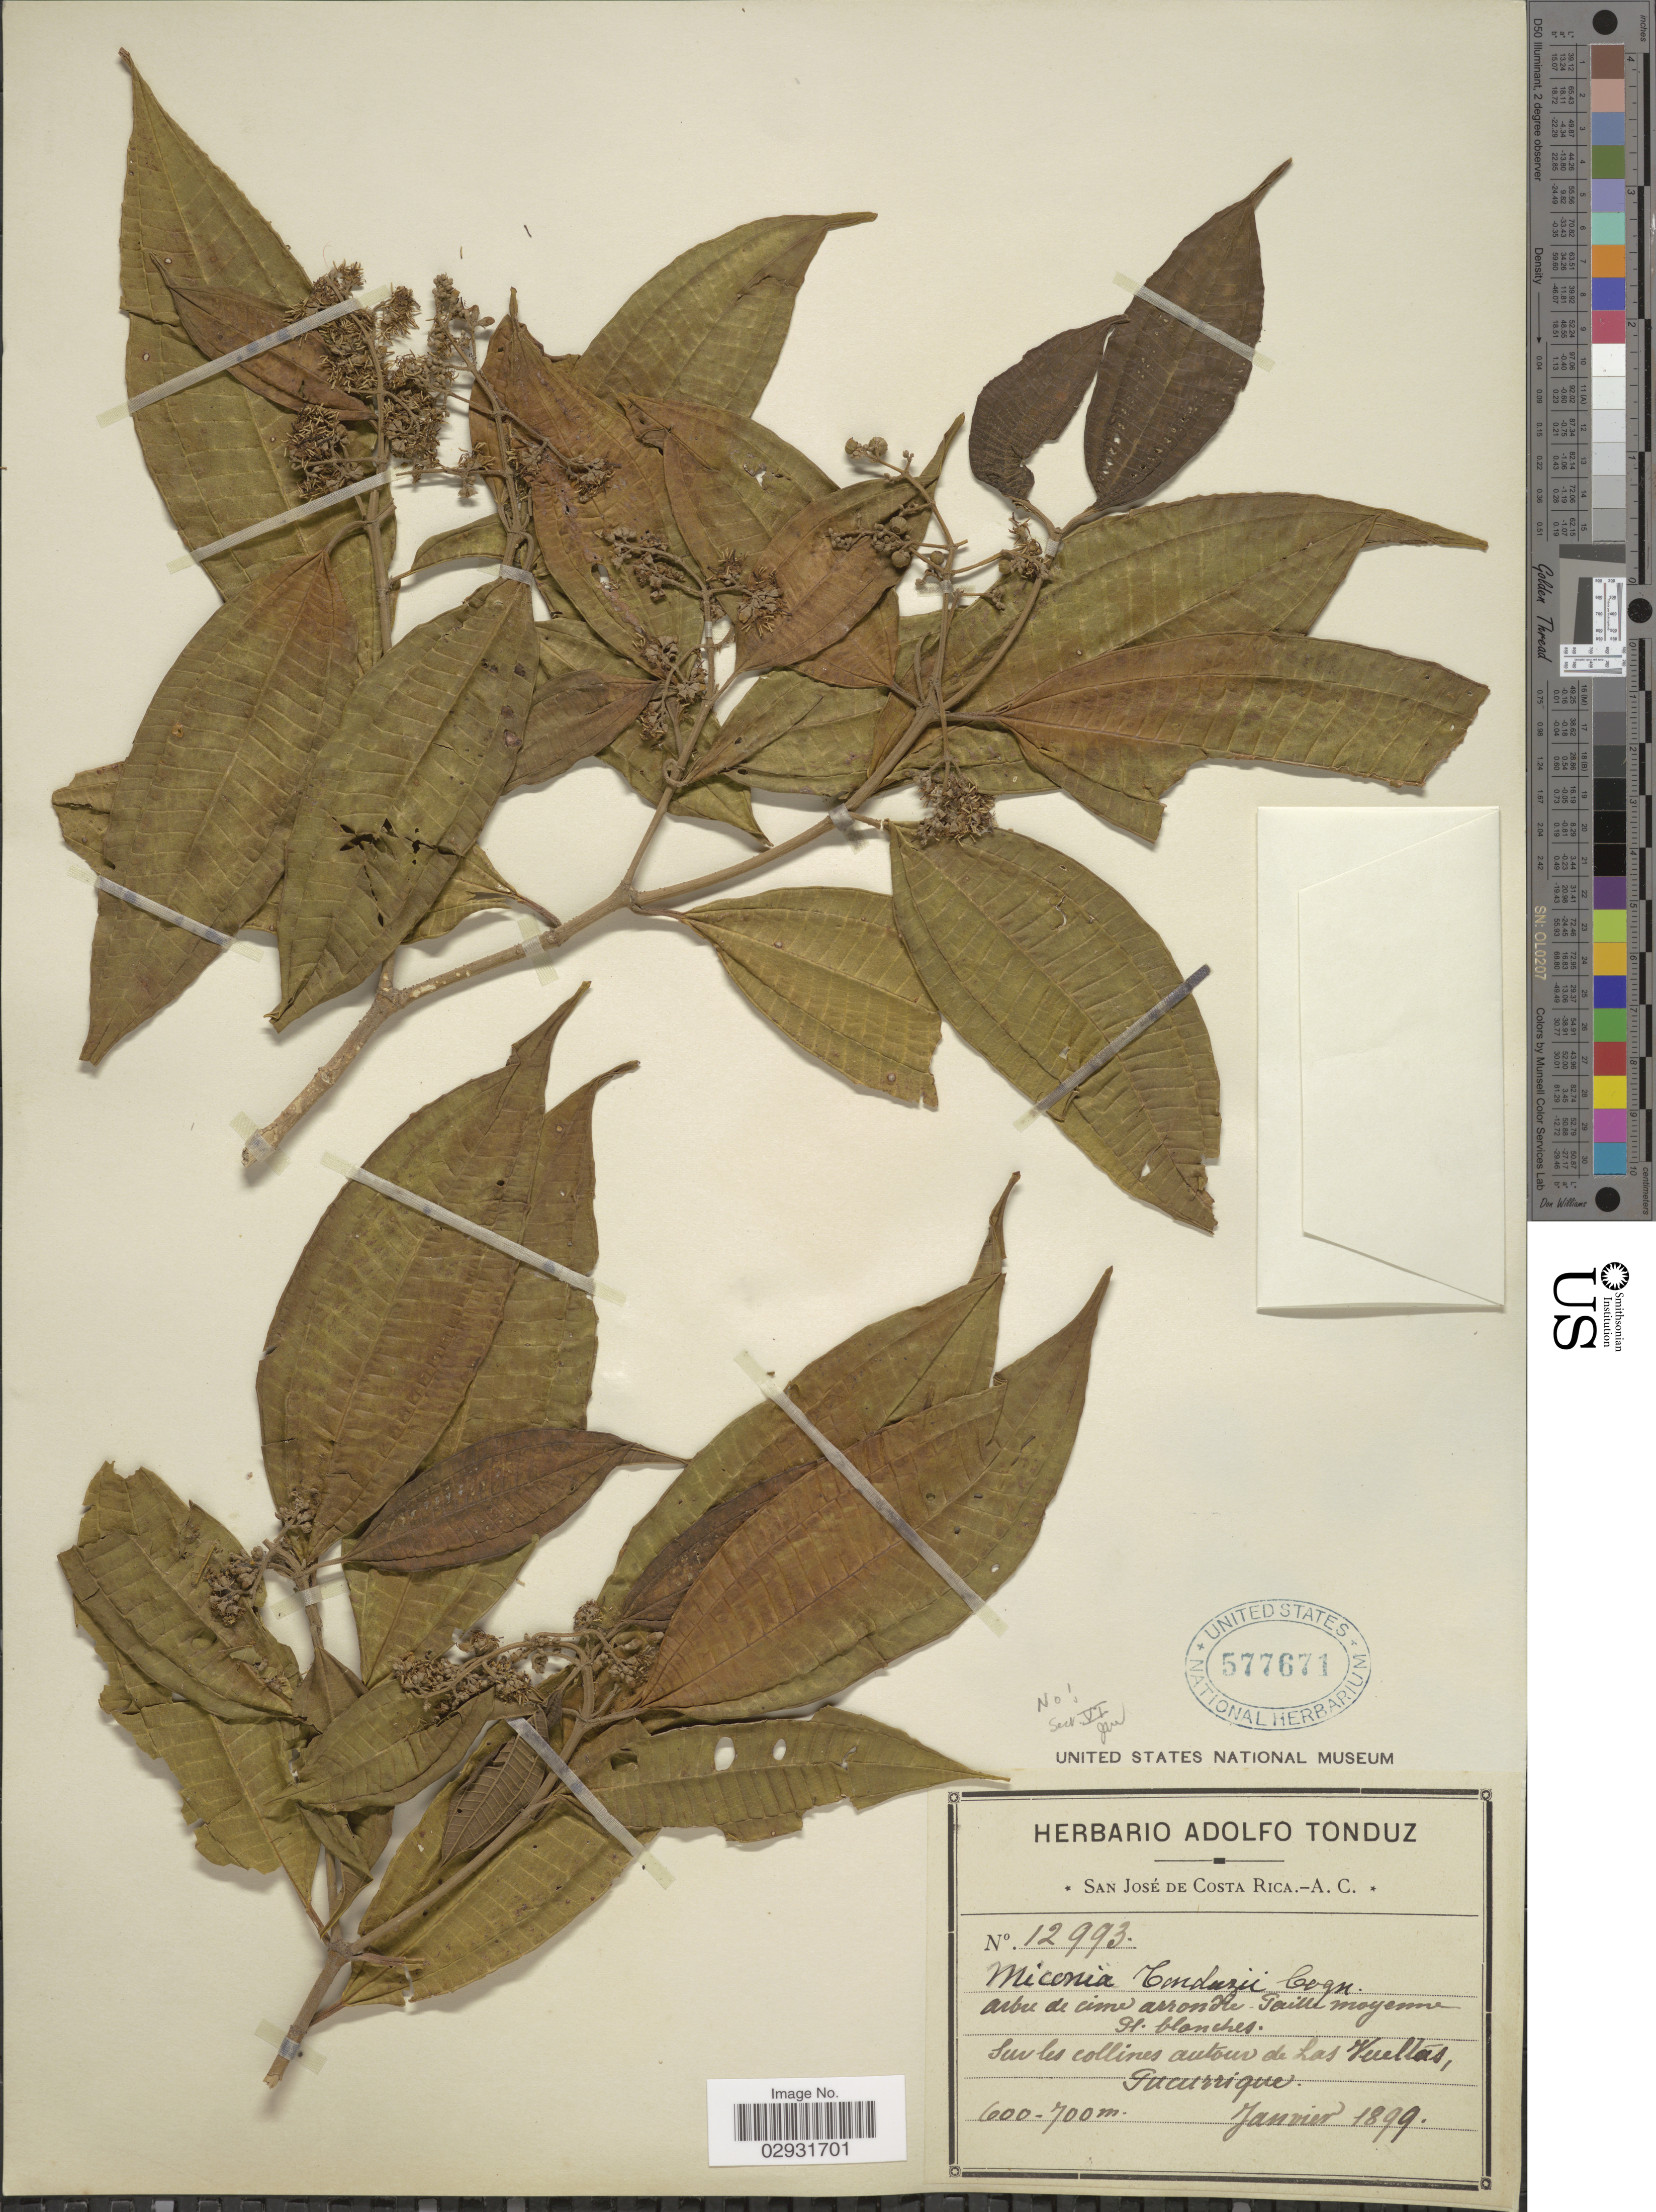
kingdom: Plantae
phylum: Tracheophyta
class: Magnoliopsida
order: Myrtales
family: Melastomataceae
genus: Miconia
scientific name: Miconia affinis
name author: DC.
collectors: ex Herb. Adolfo Tonduz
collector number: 12993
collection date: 1899-01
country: Costa Rica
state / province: San José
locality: San José de Costa Rica.- A.C. Sur les collines autour de Las Vueltas, Tucurrique.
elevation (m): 600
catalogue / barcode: US 577671